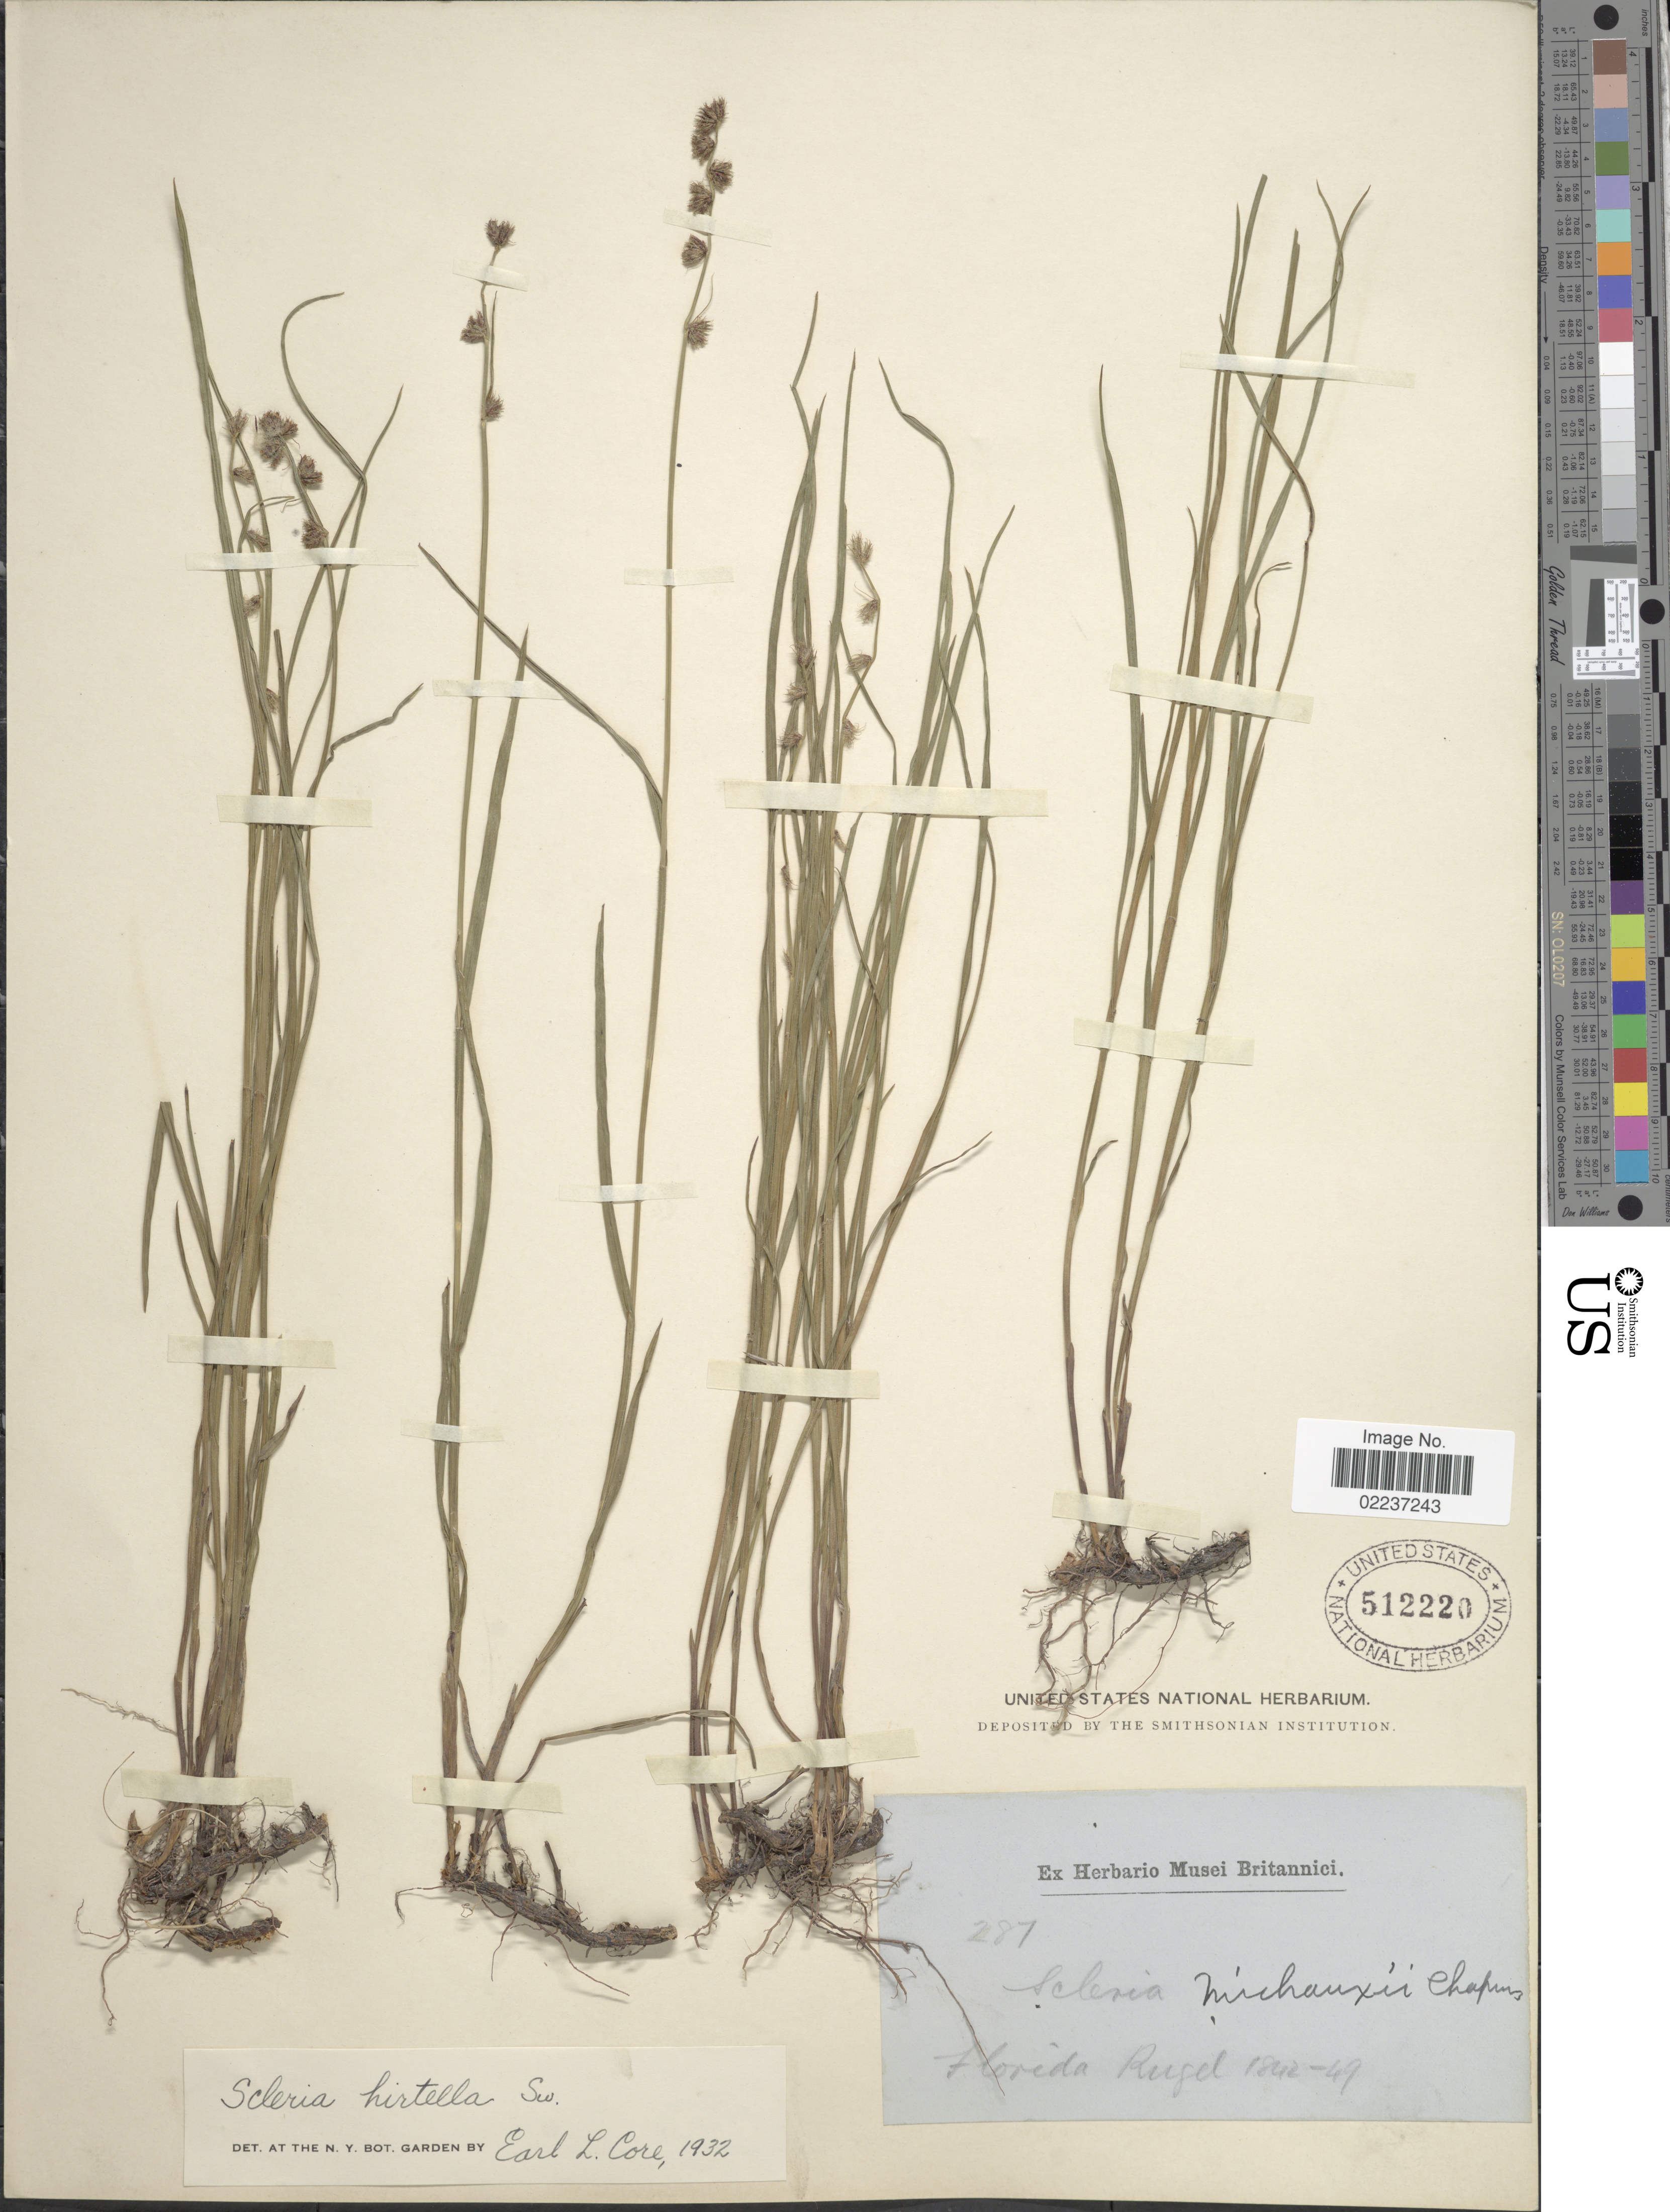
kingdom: Plantae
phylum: Tracheophyta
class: Liliopsida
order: Poales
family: Cyperaceae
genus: Scleria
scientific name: Scleria hirtella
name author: Sw.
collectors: Rugel, --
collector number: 287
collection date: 1842/1849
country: United States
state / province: Florida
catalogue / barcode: US 512220